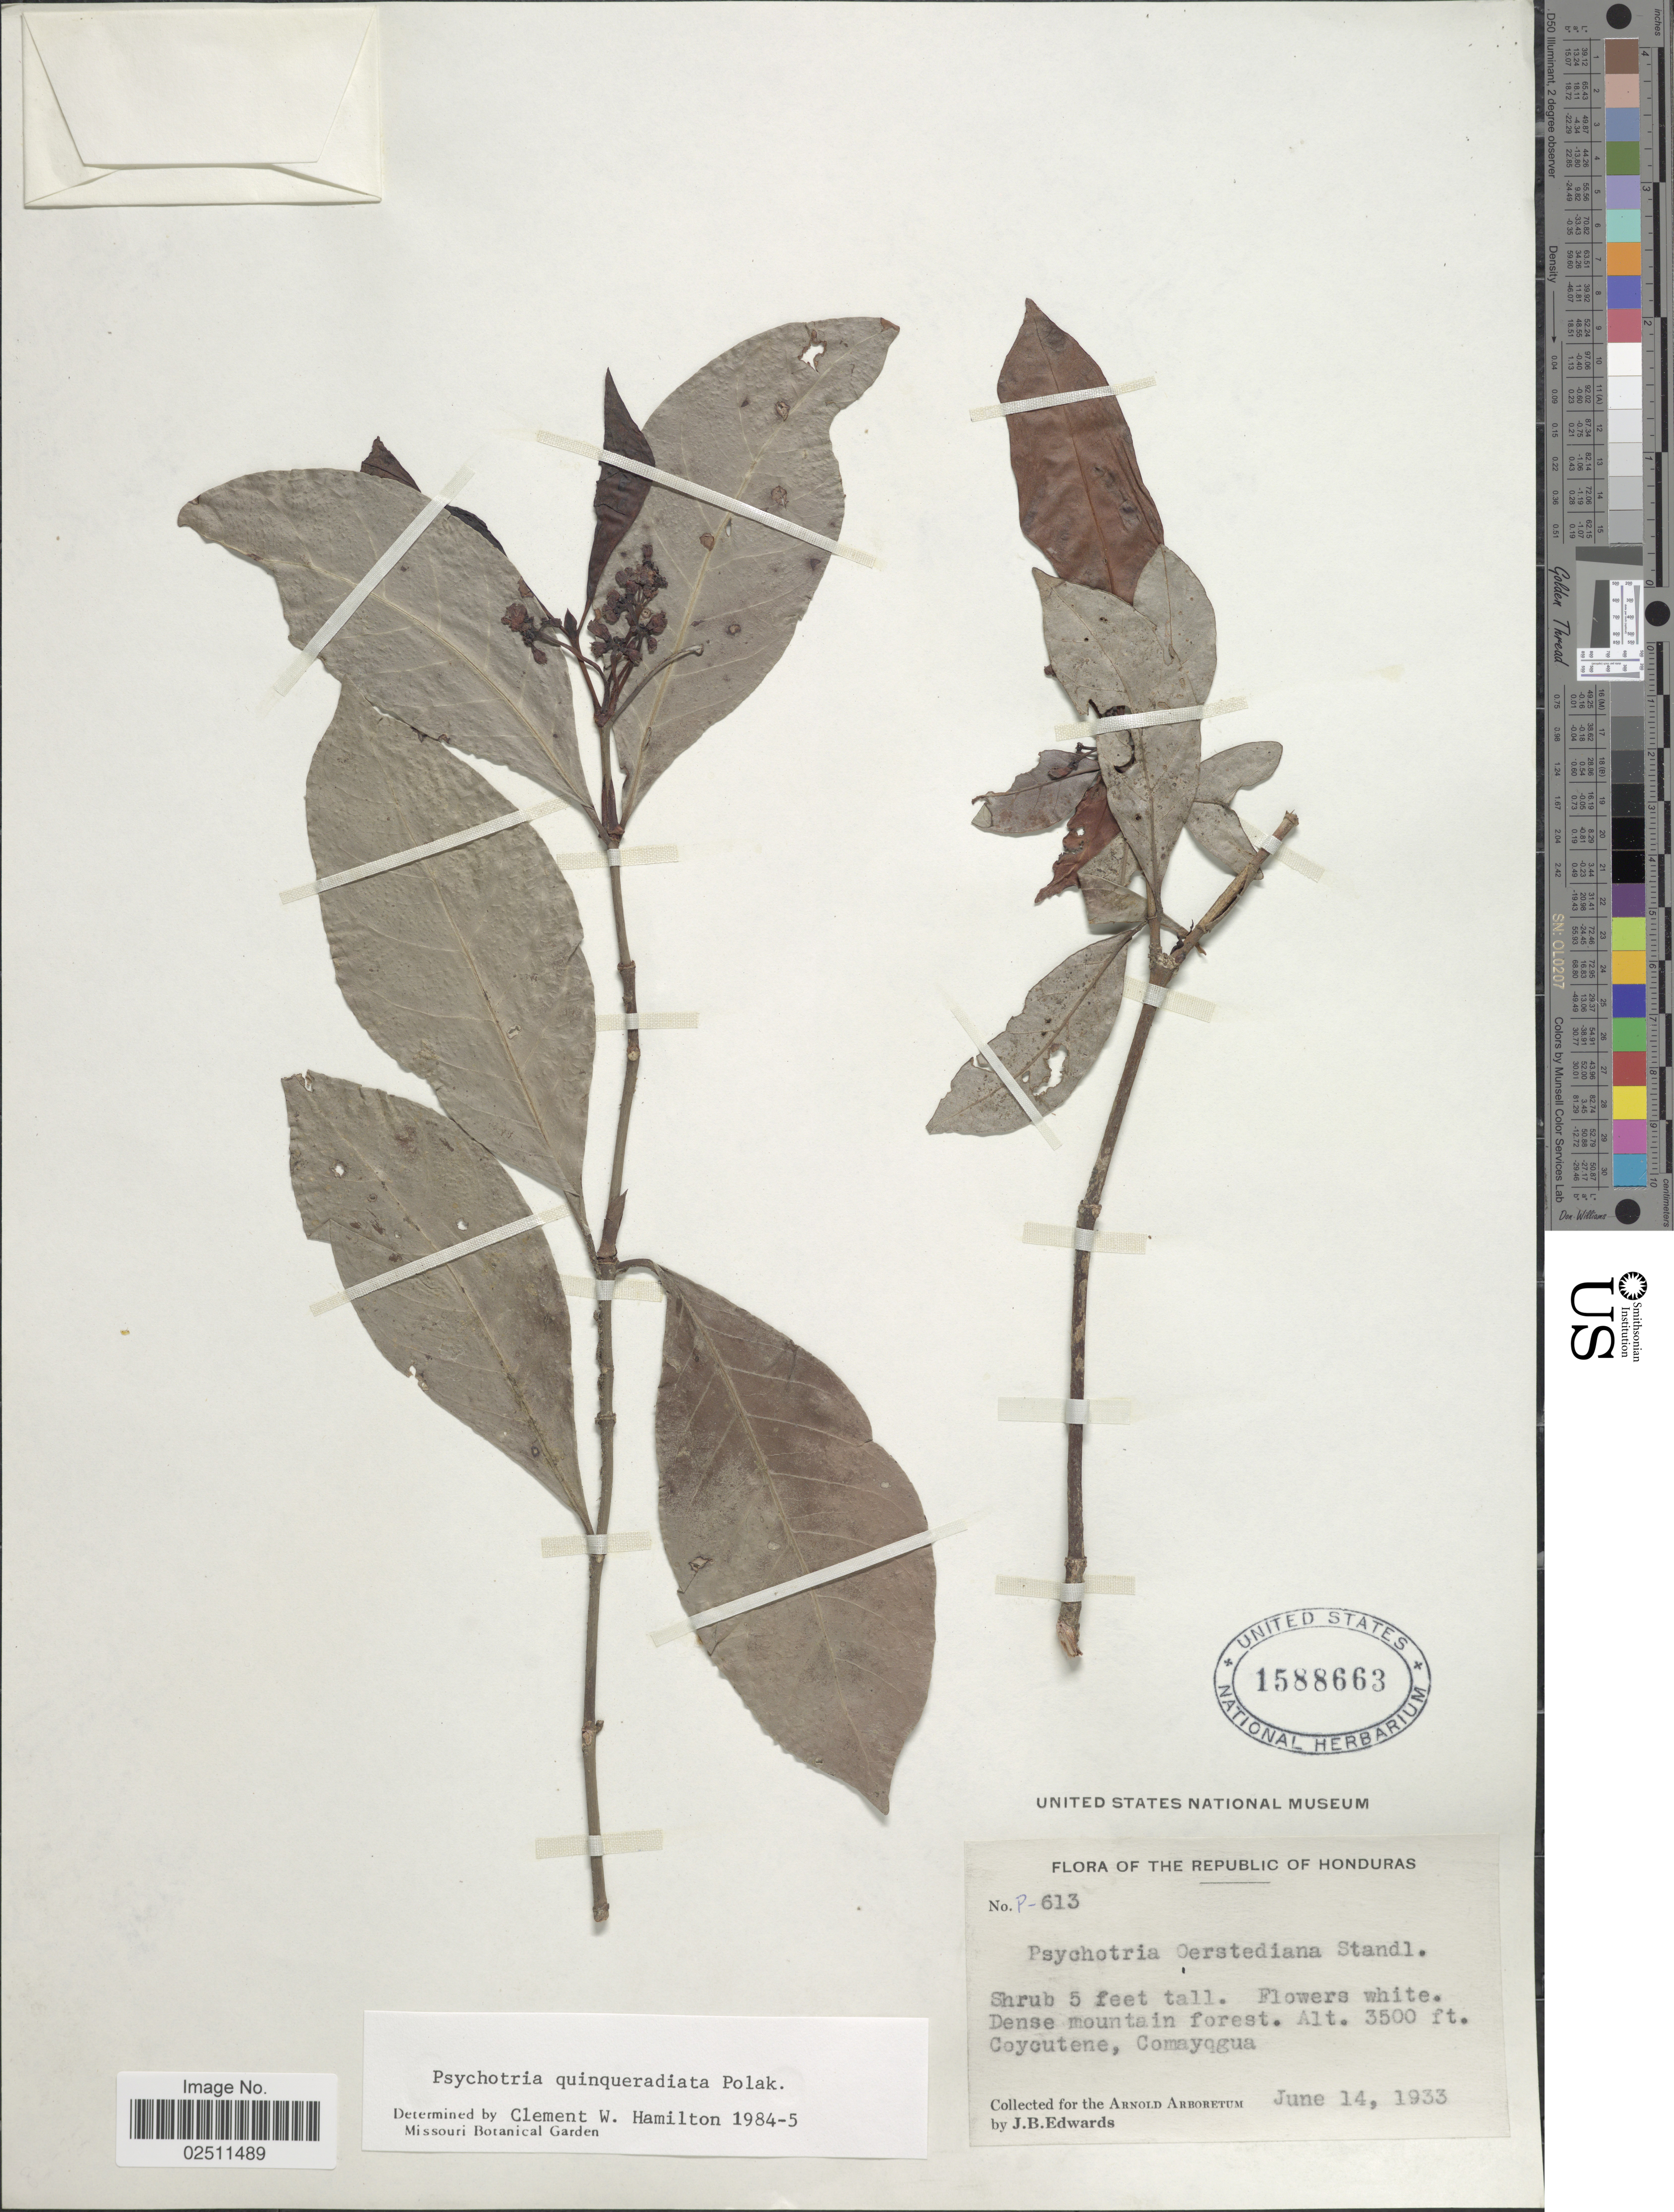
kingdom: Plantae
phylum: Tracheophyta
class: Magnoliopsida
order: Gentianales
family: Rubiaceae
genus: Psychotria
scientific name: Psychotria quinqueradiata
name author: Pol.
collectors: J. B. Edwards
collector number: P-613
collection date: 1933-06-14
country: Honduras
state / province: Comayagua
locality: Coycutene, Comayagua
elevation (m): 1067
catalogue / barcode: US 1588663